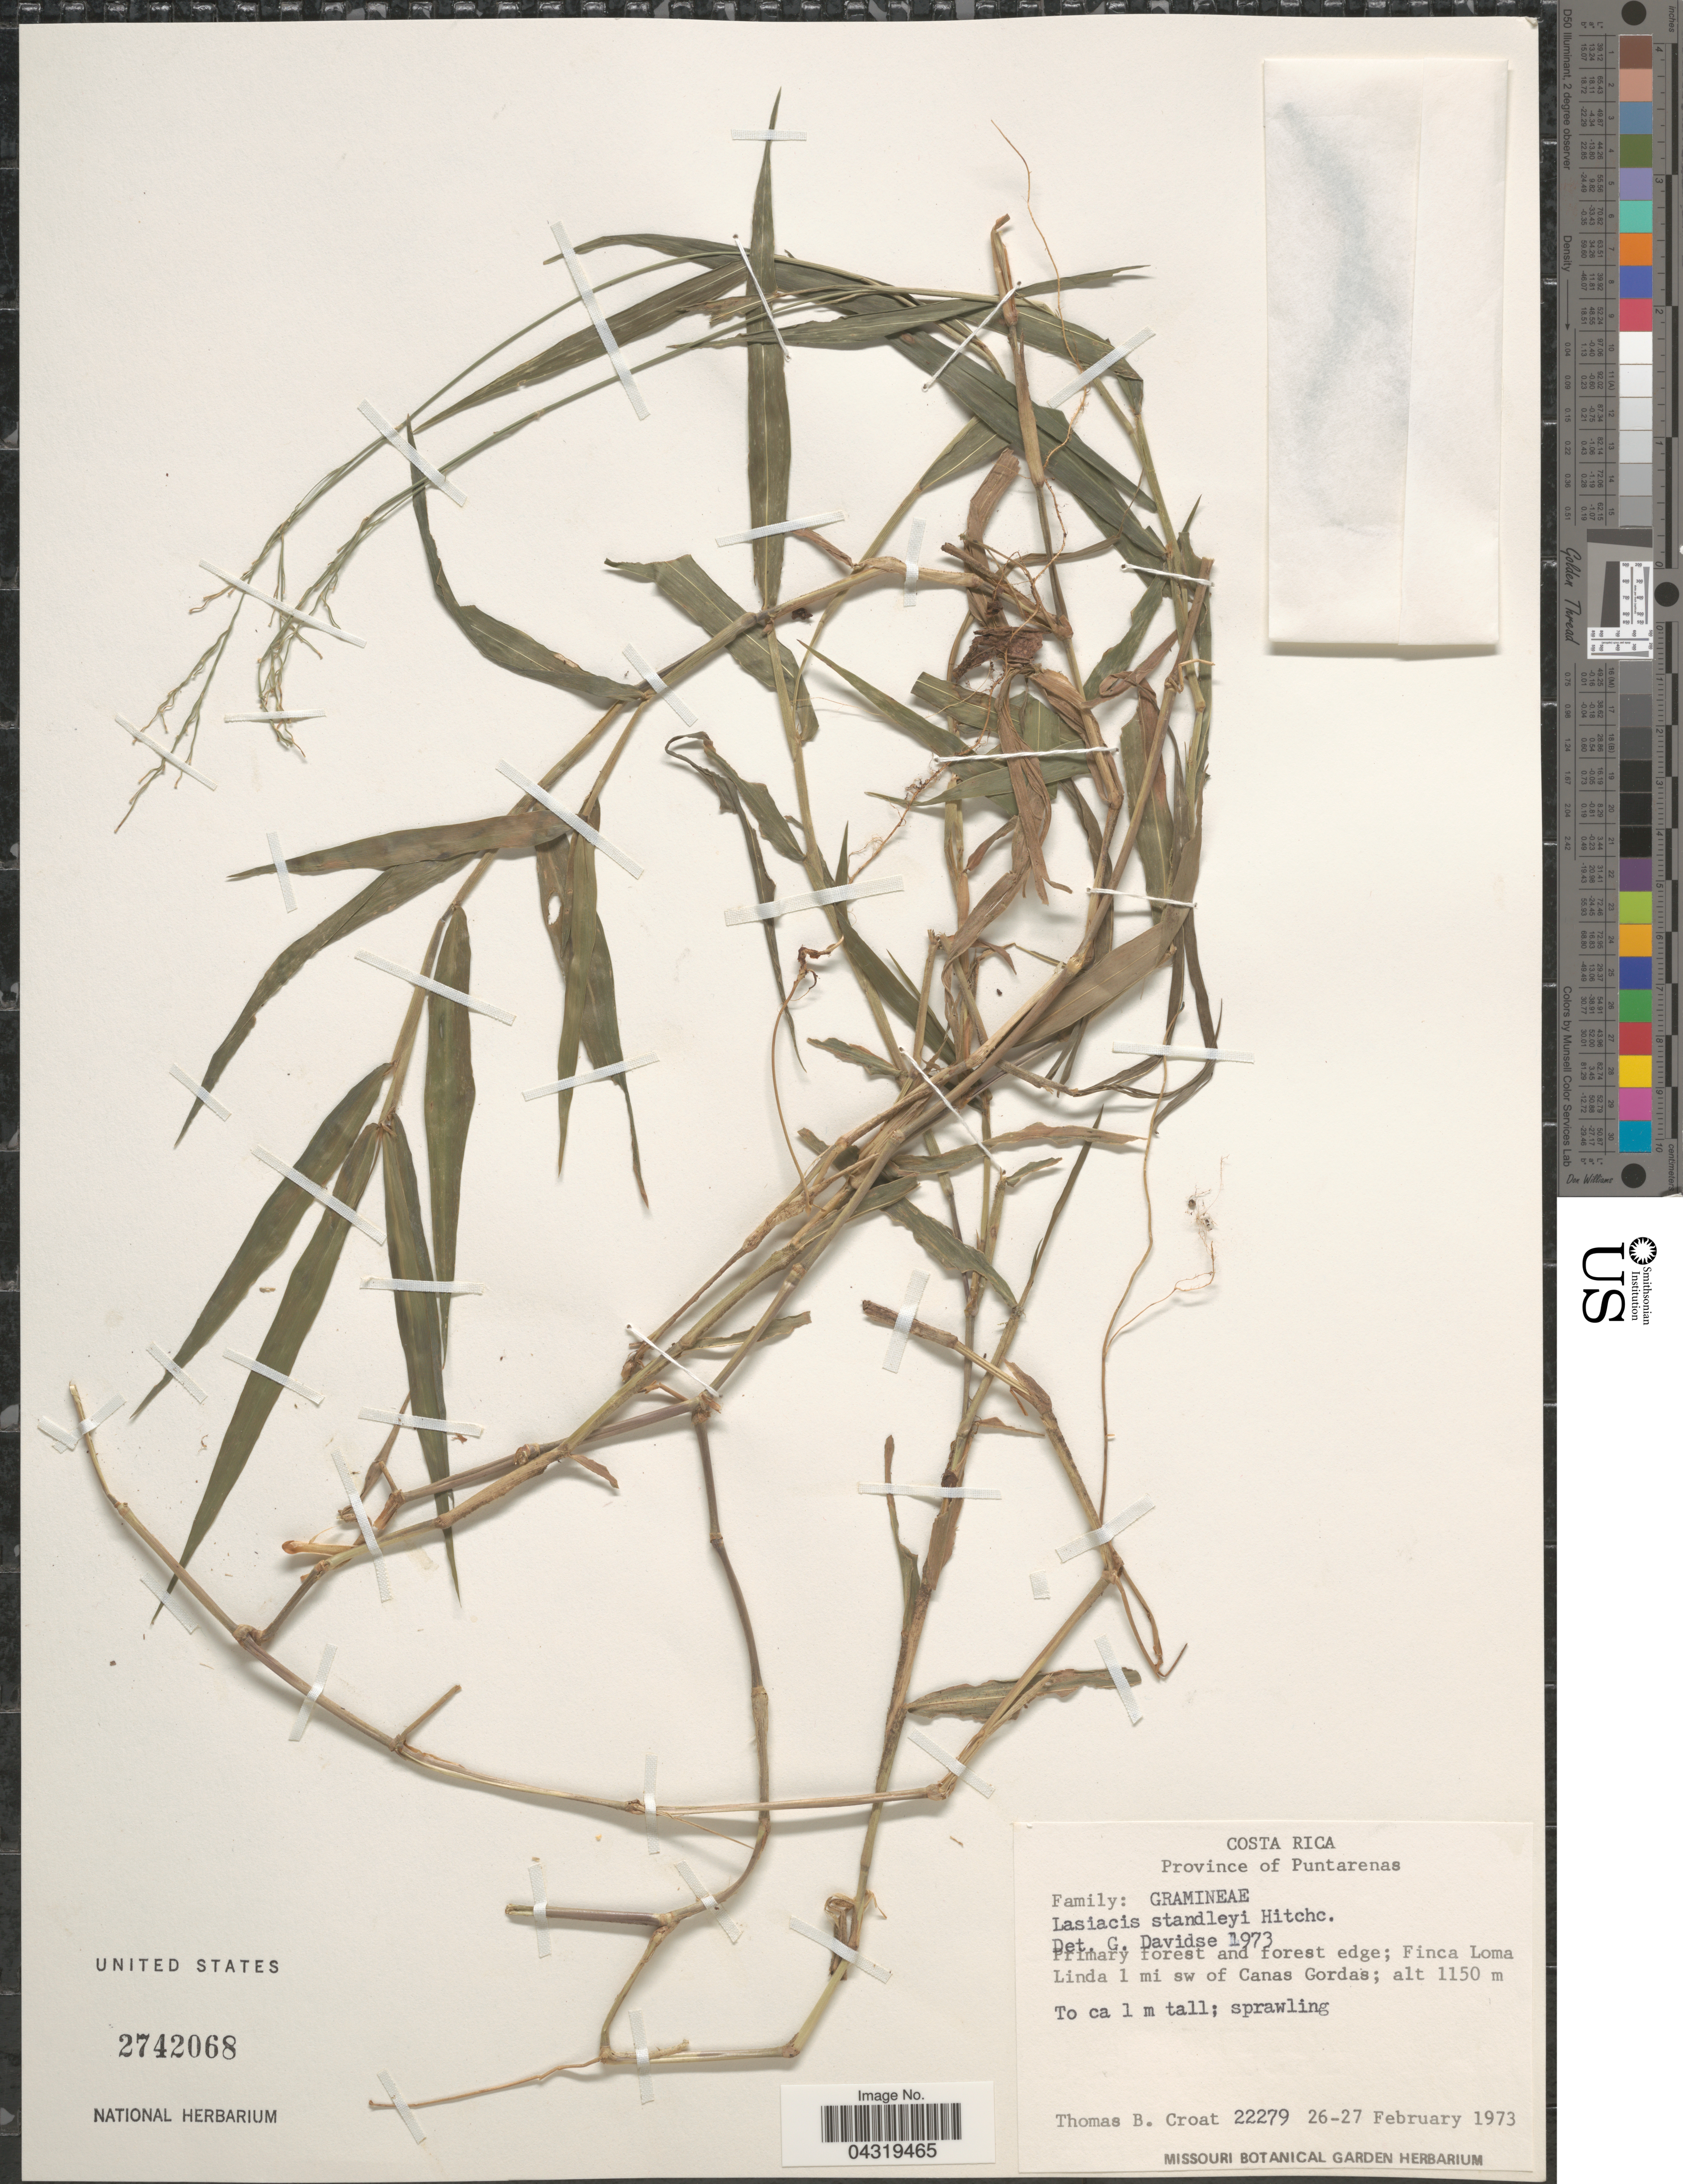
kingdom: Plantae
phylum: Tracheophyta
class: Liliopsida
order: Poales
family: Poaceae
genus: Lasiacis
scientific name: Lasiacis standleyi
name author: Hitchc.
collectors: T. B. Croat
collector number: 22279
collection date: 1973-02-26/1973-02-27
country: Costa Rica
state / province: Puntarenas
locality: Primary forest and forest edge; Finca Loma Linda 1 mi sw of Canas Gordas.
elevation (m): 1150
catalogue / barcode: US 2742068